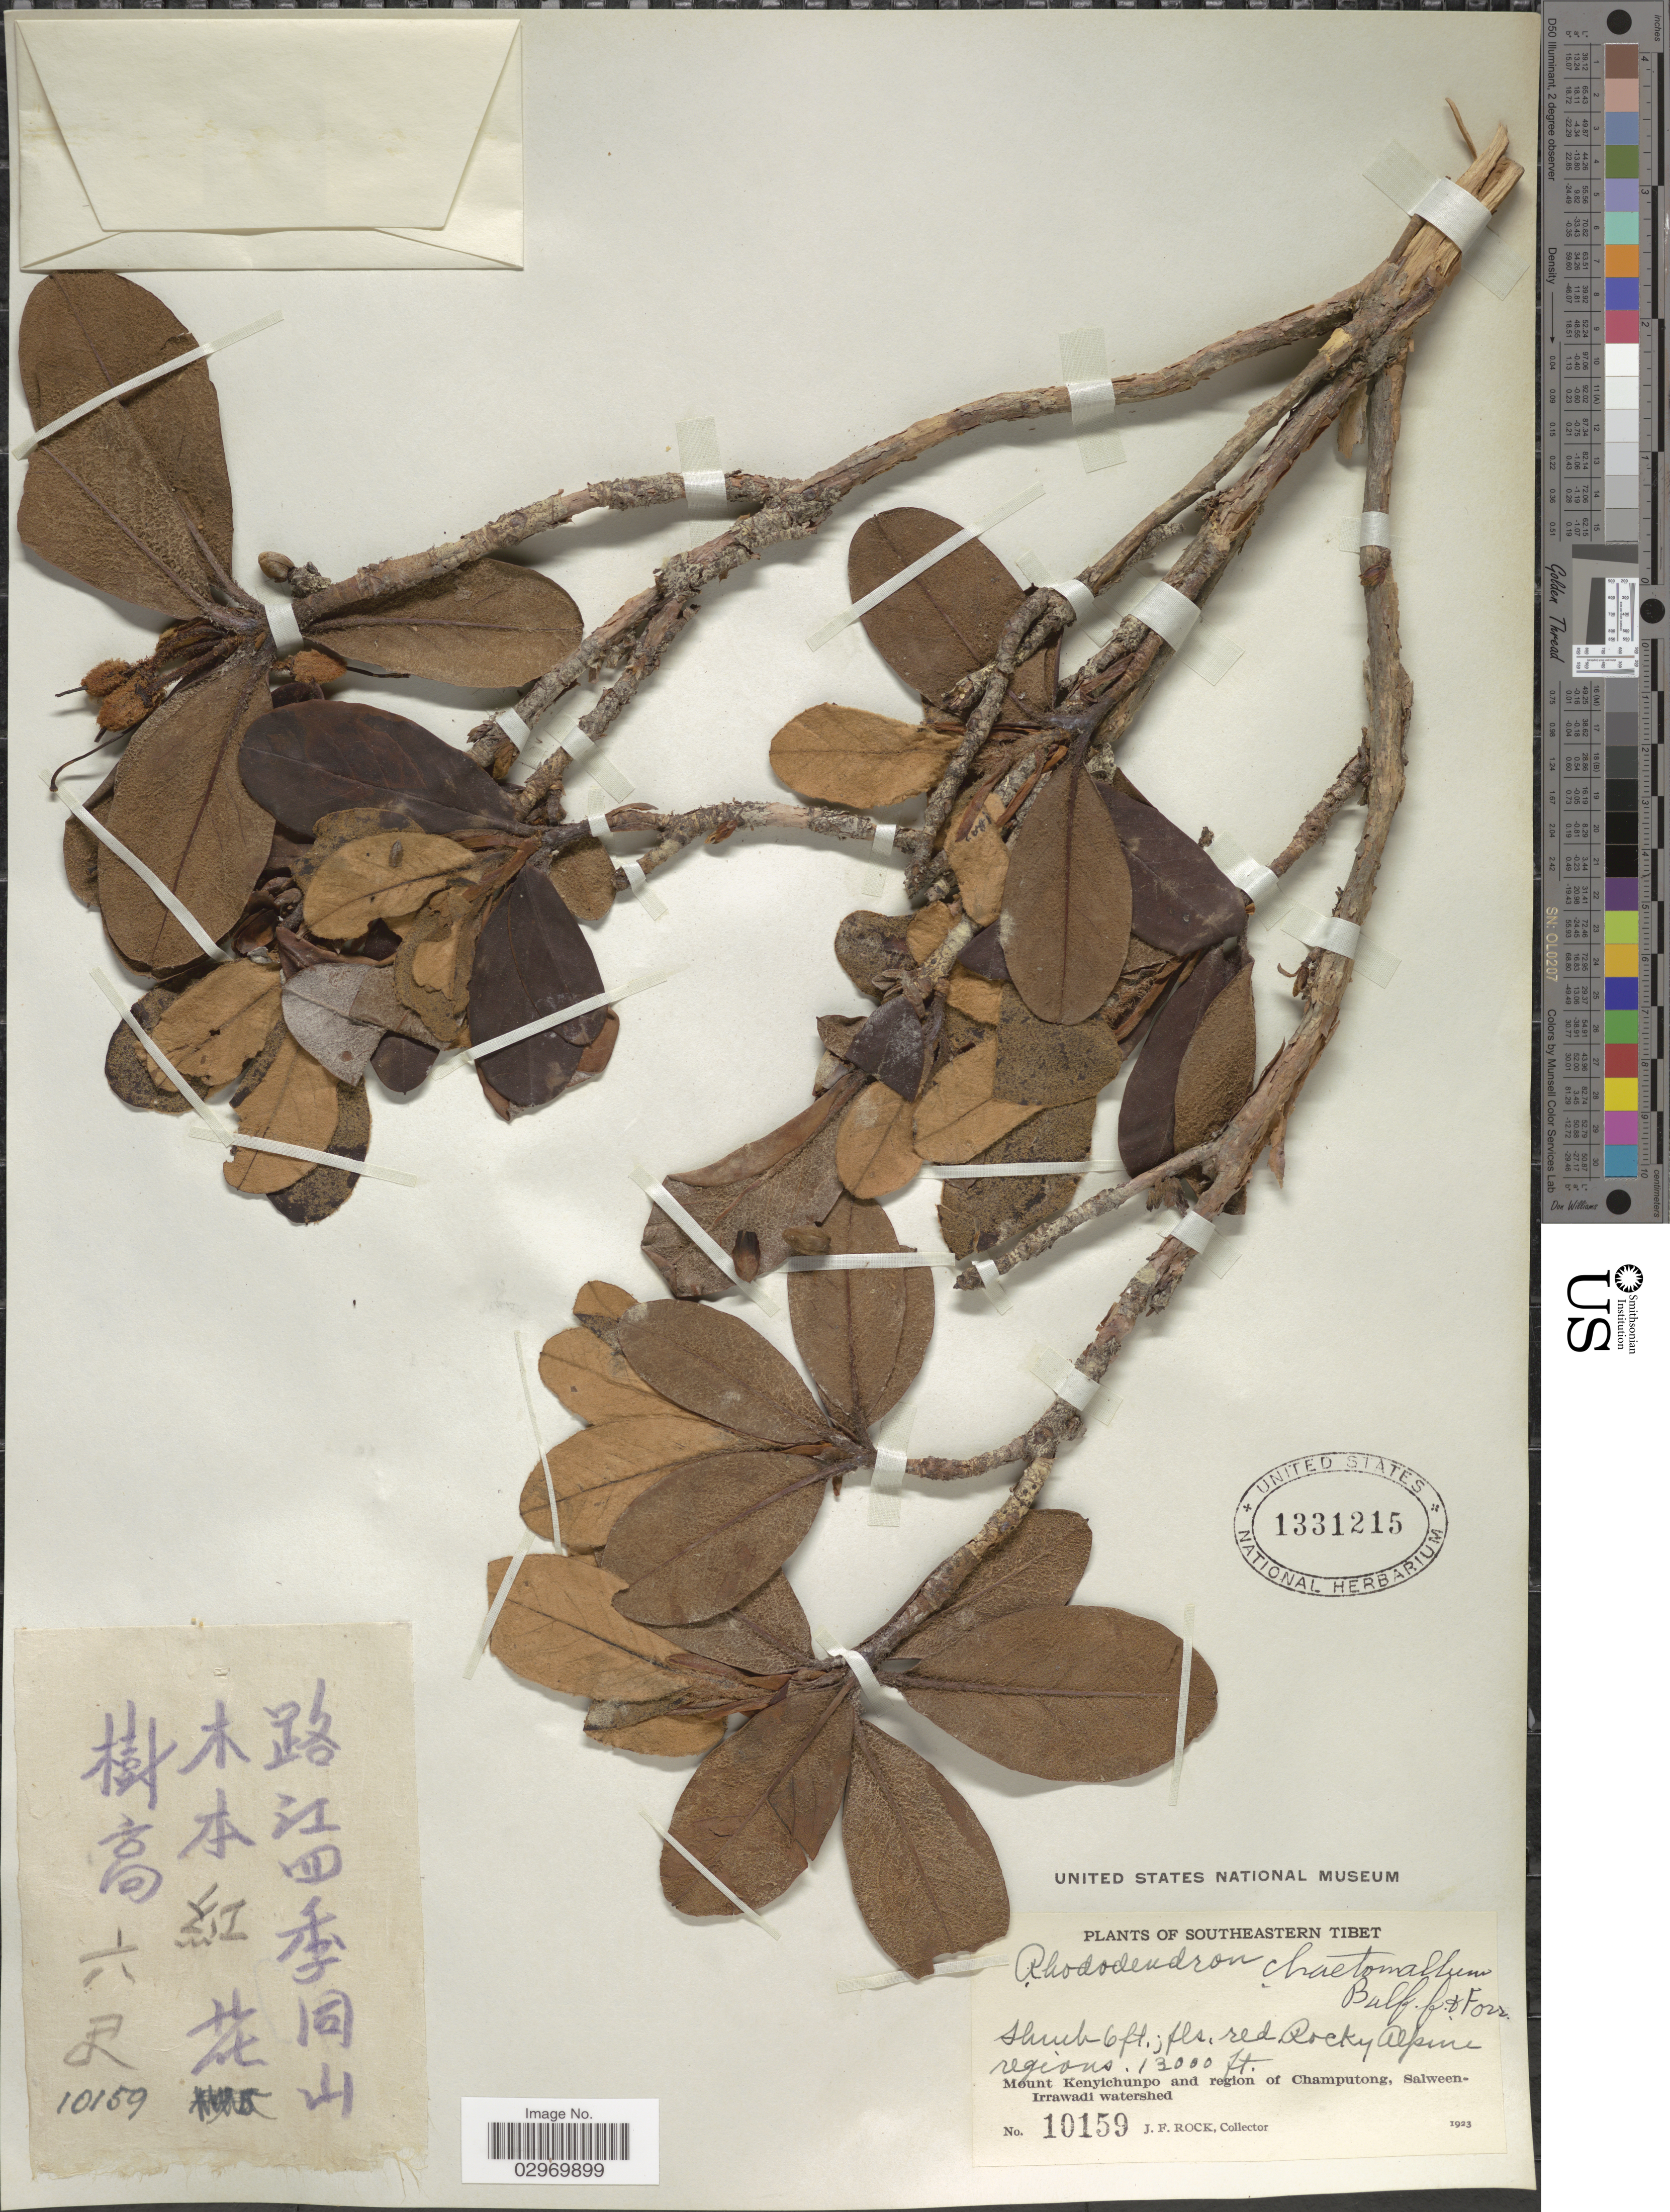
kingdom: Plantae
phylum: Tracheophyta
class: Magnoliopsida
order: Ericales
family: Ericaceae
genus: Rhododendron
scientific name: Rhododendron chaetomallum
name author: Balf. f. & Forrest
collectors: J. Rock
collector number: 10159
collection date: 1923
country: China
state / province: Xizang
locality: Southeastern Tibet, Mount Kenyichunpo and region of Champutong, Salween-Irrawadi watershed.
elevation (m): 3962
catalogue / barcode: US 1331215